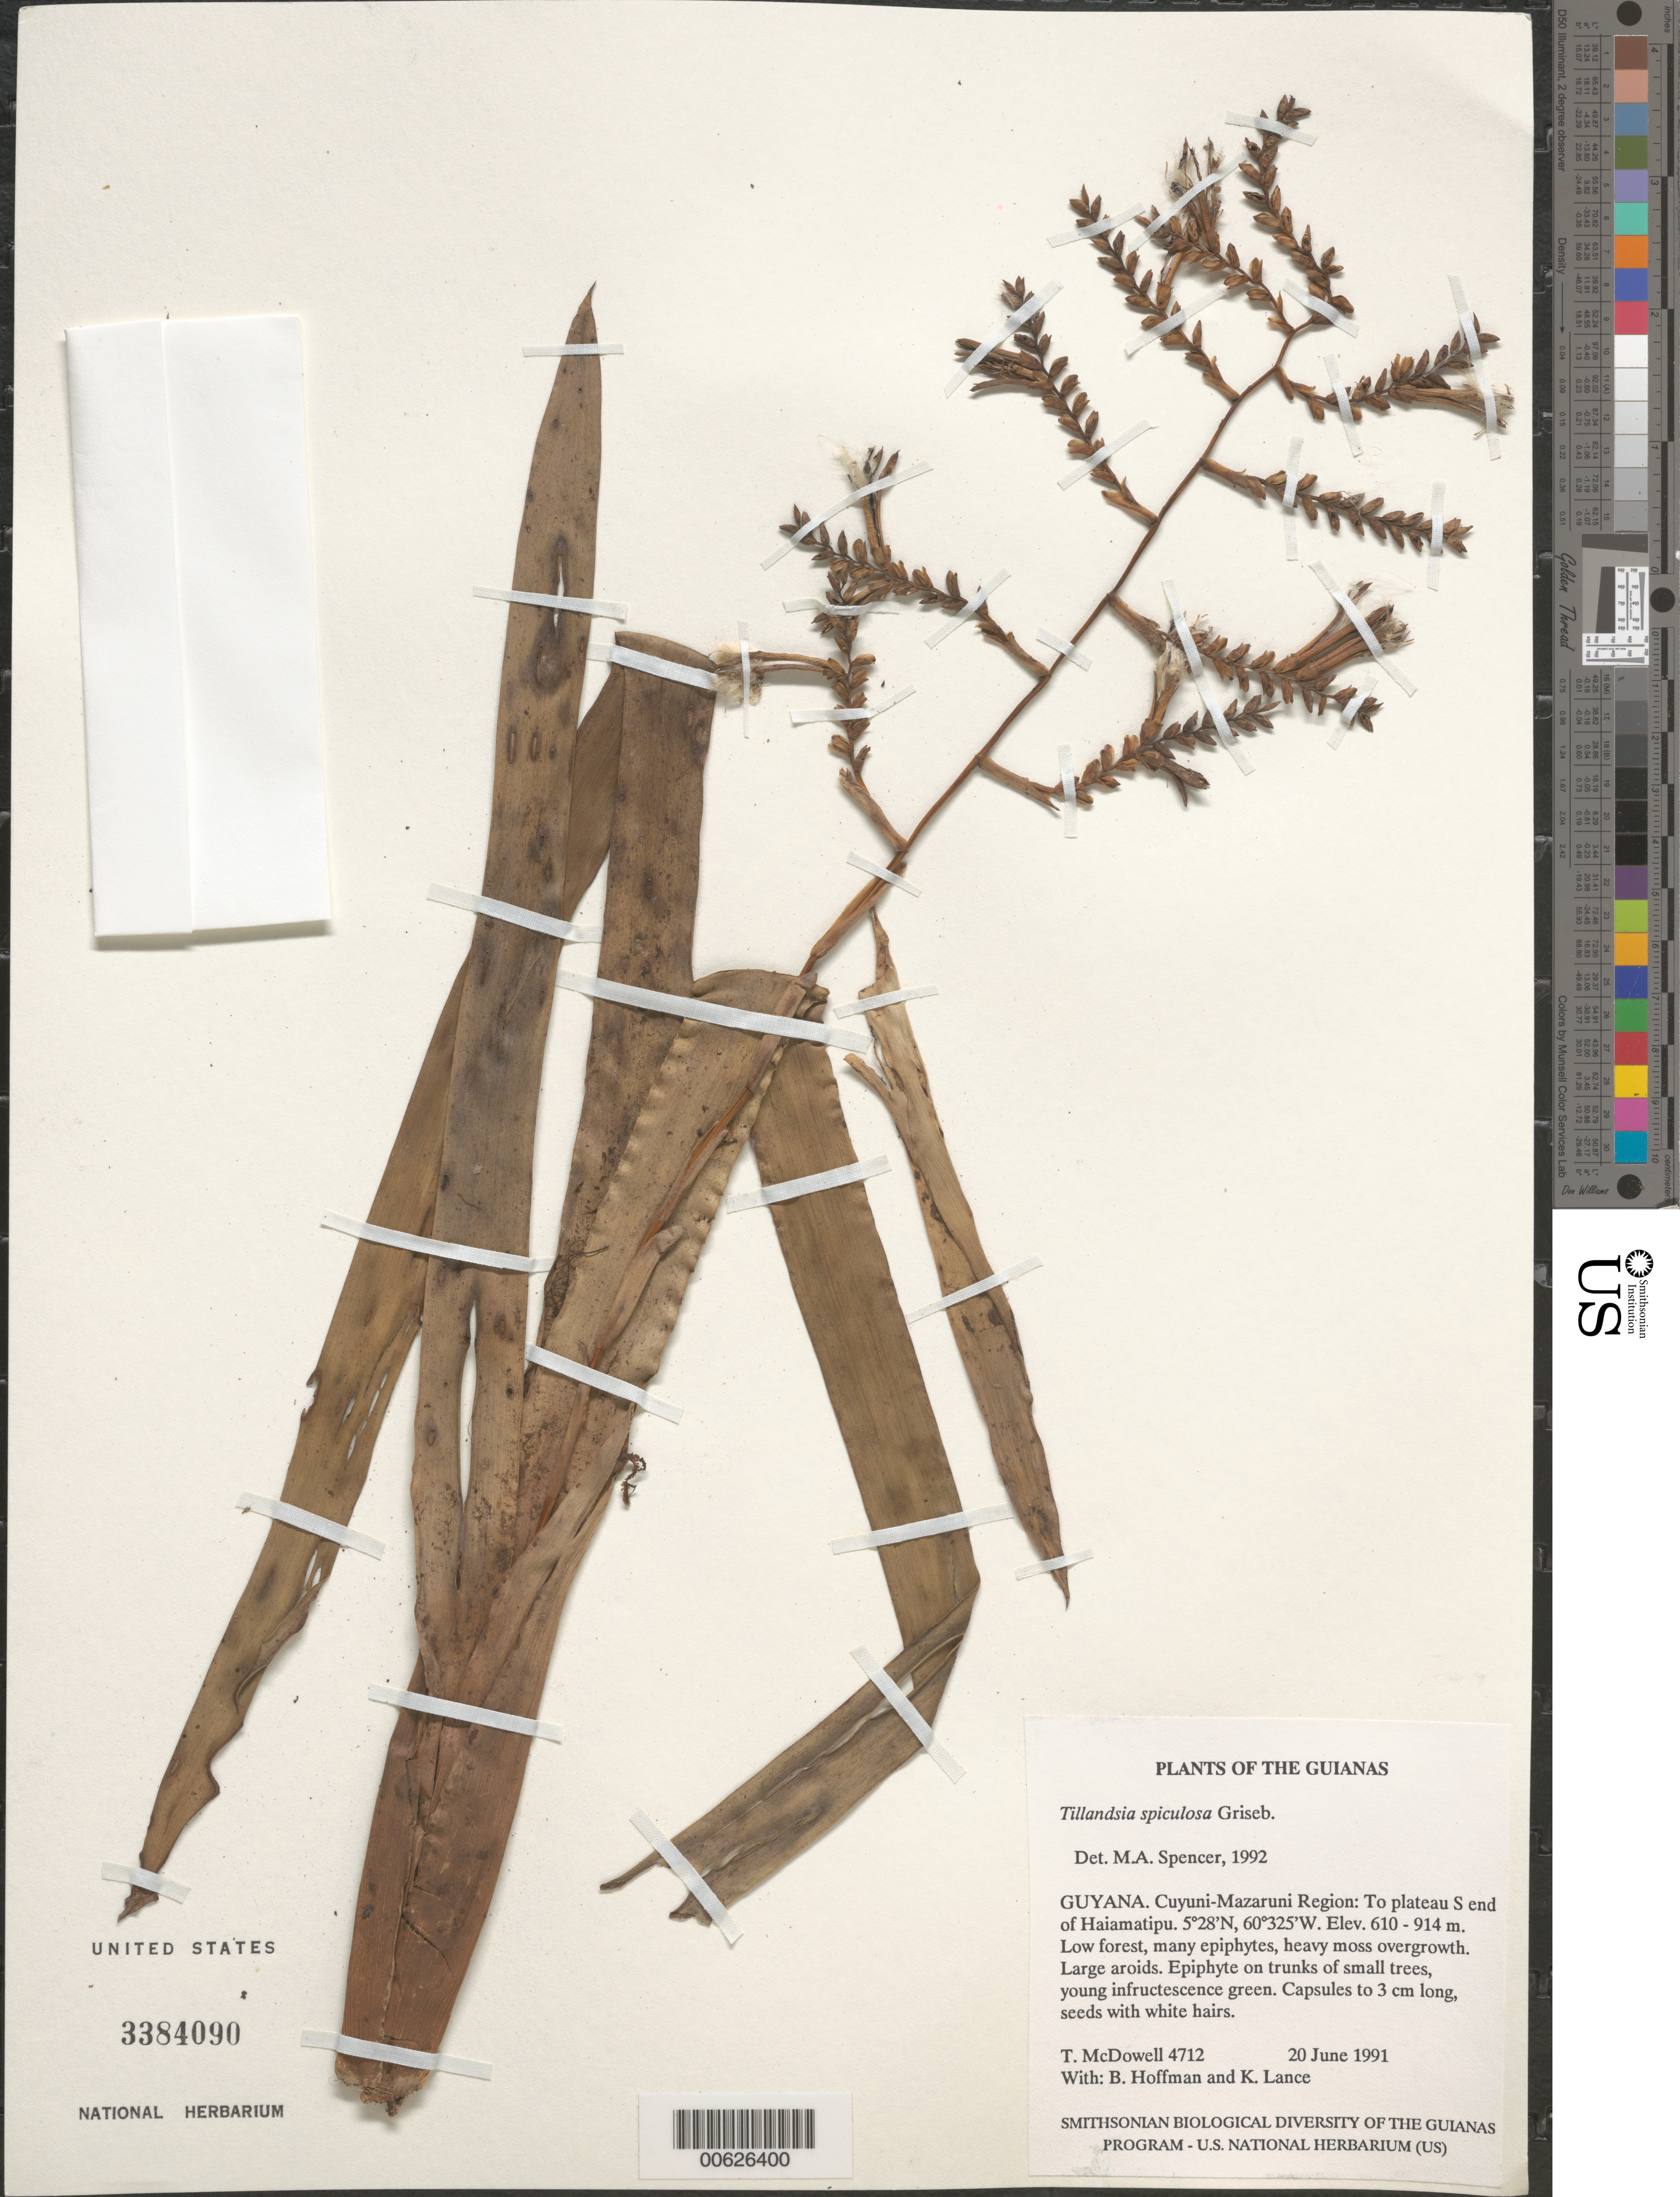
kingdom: Plantae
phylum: Tracheophyta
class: Liliopsida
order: Poales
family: Bromeliaceae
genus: Racinaea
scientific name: Racinaea spiculosa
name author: (Griseb.) M.A. Spencer & L.B. Sm.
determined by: Gouda, E. J.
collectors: T. McDowell, B. Hoffman & K. Lance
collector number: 4712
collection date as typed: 20 June 1991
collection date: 1991-06-20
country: Guyana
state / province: Cuyuni-Mazaruni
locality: To plateau at South end of Haiamatipu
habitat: Low forest, many epiphytes, heavy moss overgrowth. Large aroids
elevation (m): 610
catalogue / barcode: US 3384090